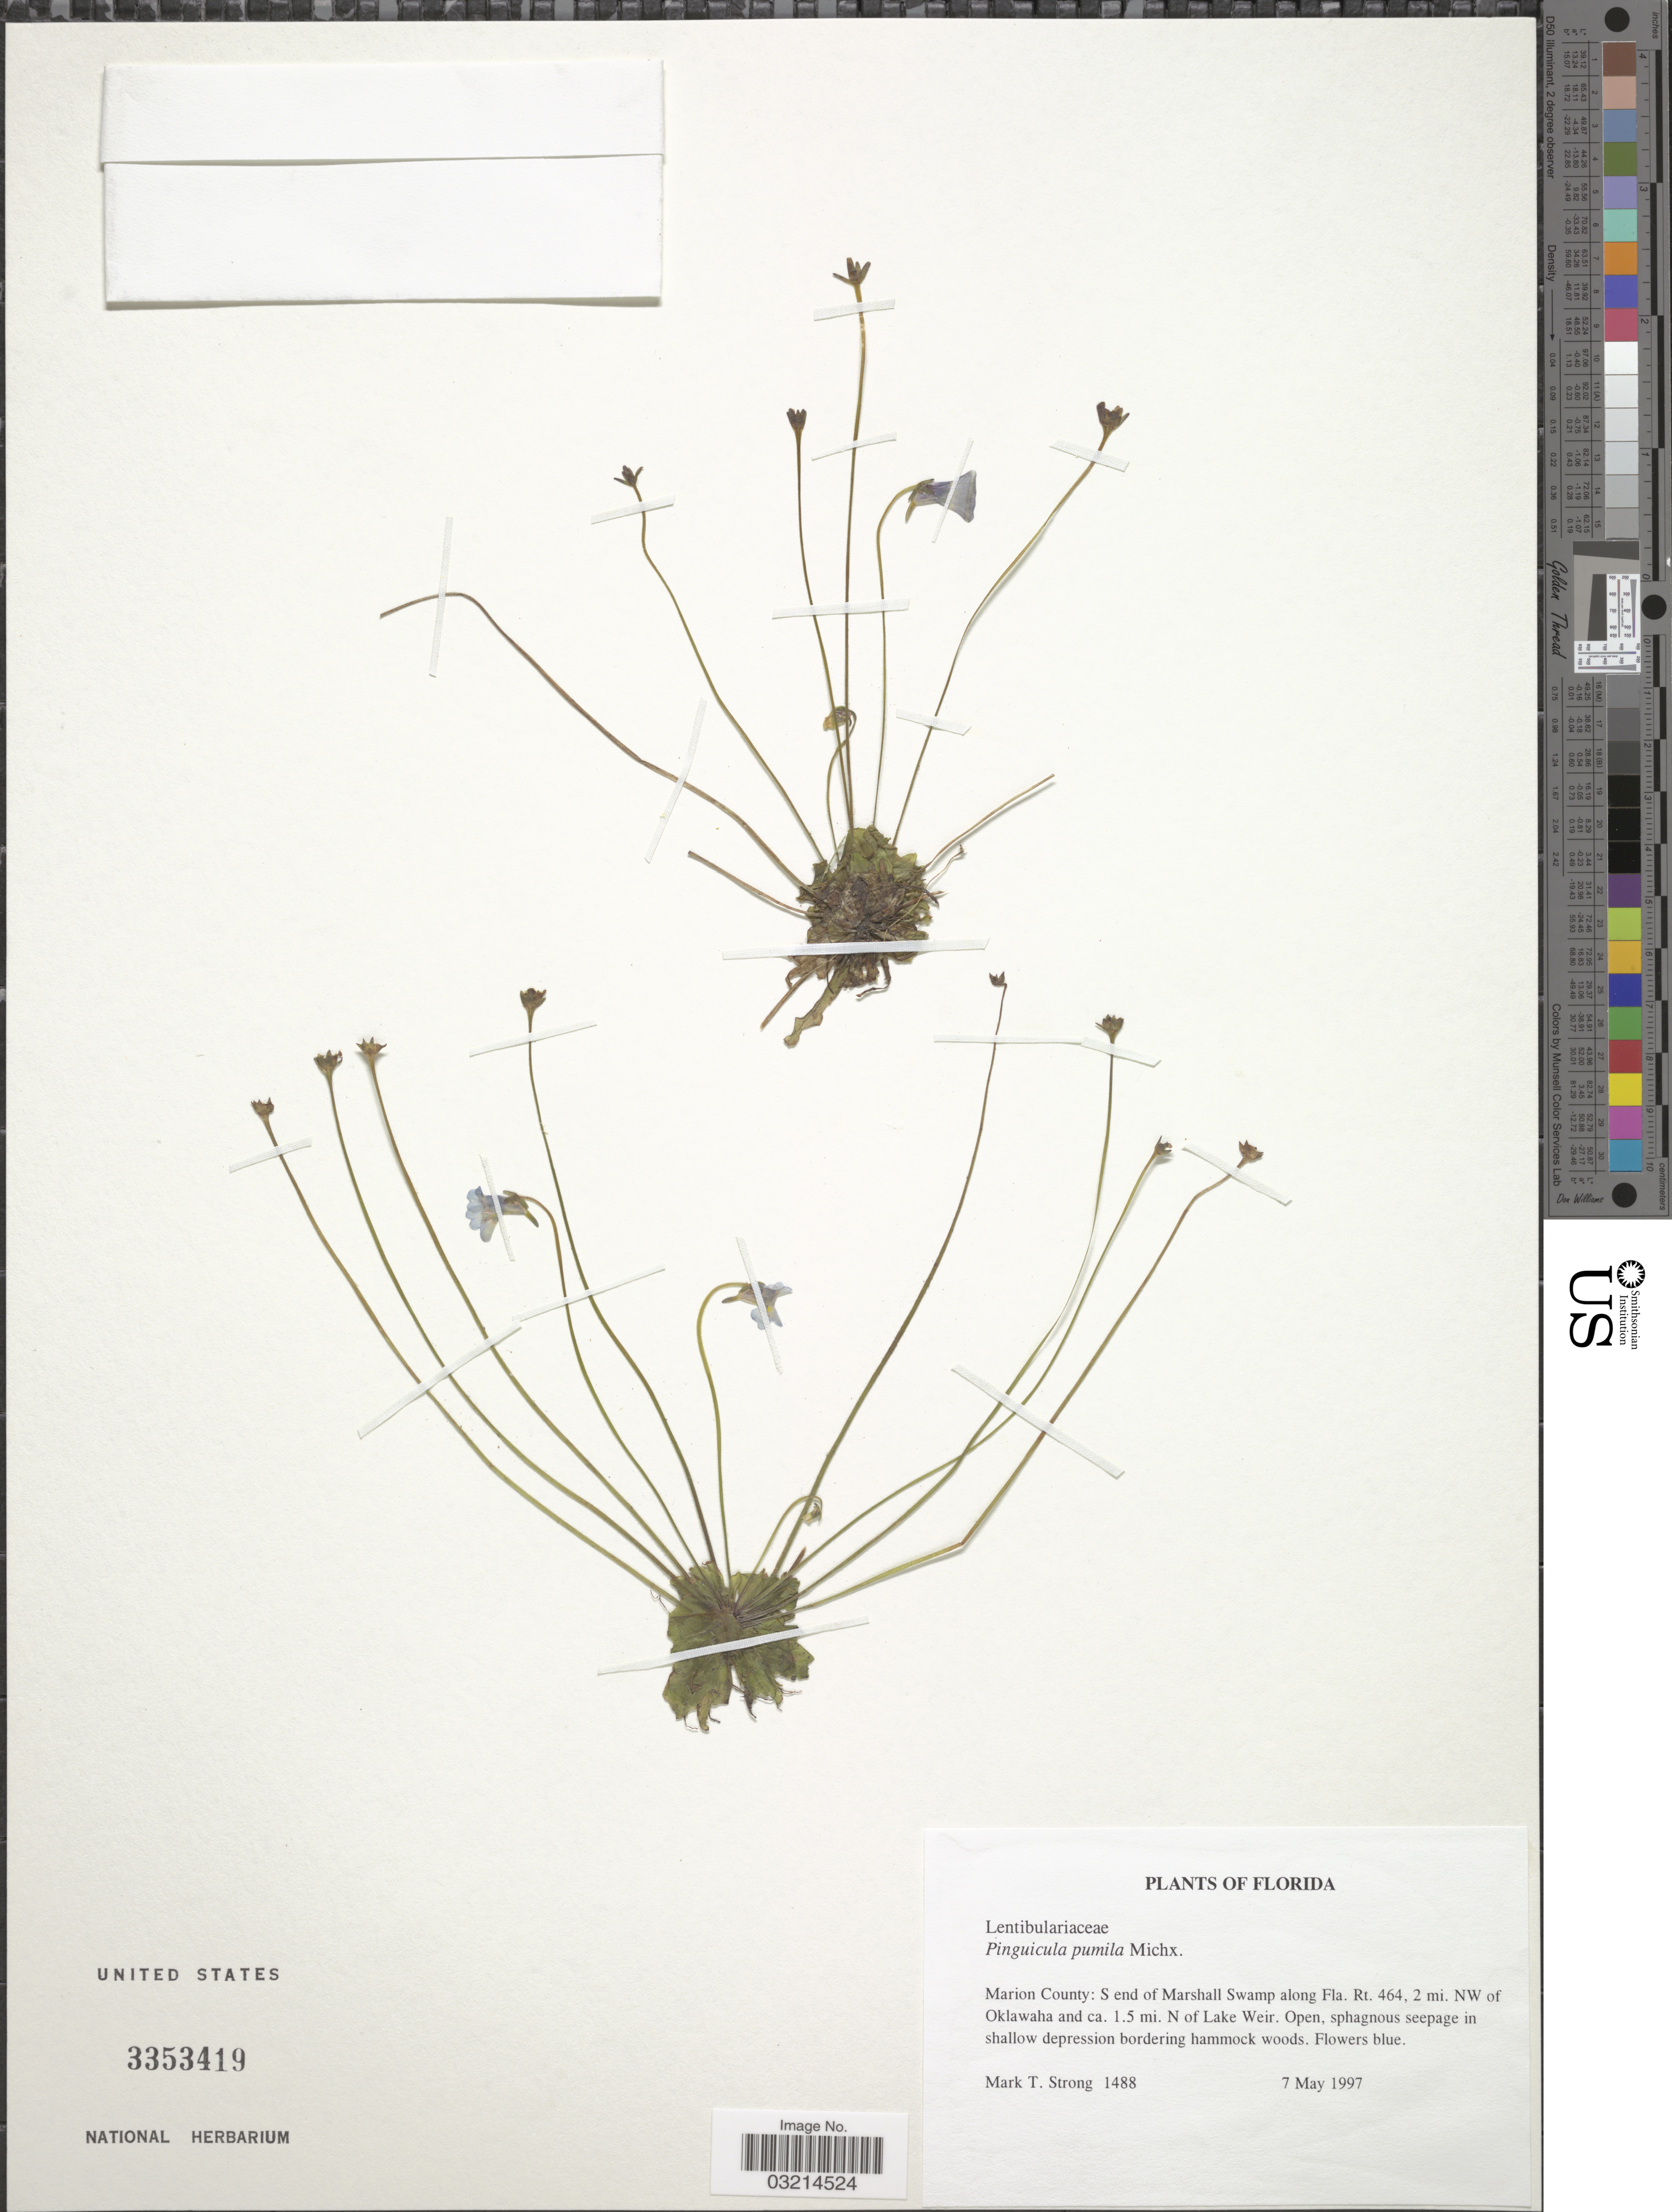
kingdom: Plantae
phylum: Tracheophyta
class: Magnoliopsida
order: Lamiales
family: Lentibulariaceae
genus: Pinguicula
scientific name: Pinguicula pumila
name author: Michx.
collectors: M. T. Strong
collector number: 1488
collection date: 1997-05-07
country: United States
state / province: Florida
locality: Marion County: S end of Marshall Swamp along Fla. Rt. 464, 2 mi. NW of Oklawaha and ca. 1.5 mi. N of Lake Weir.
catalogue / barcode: US 3353419